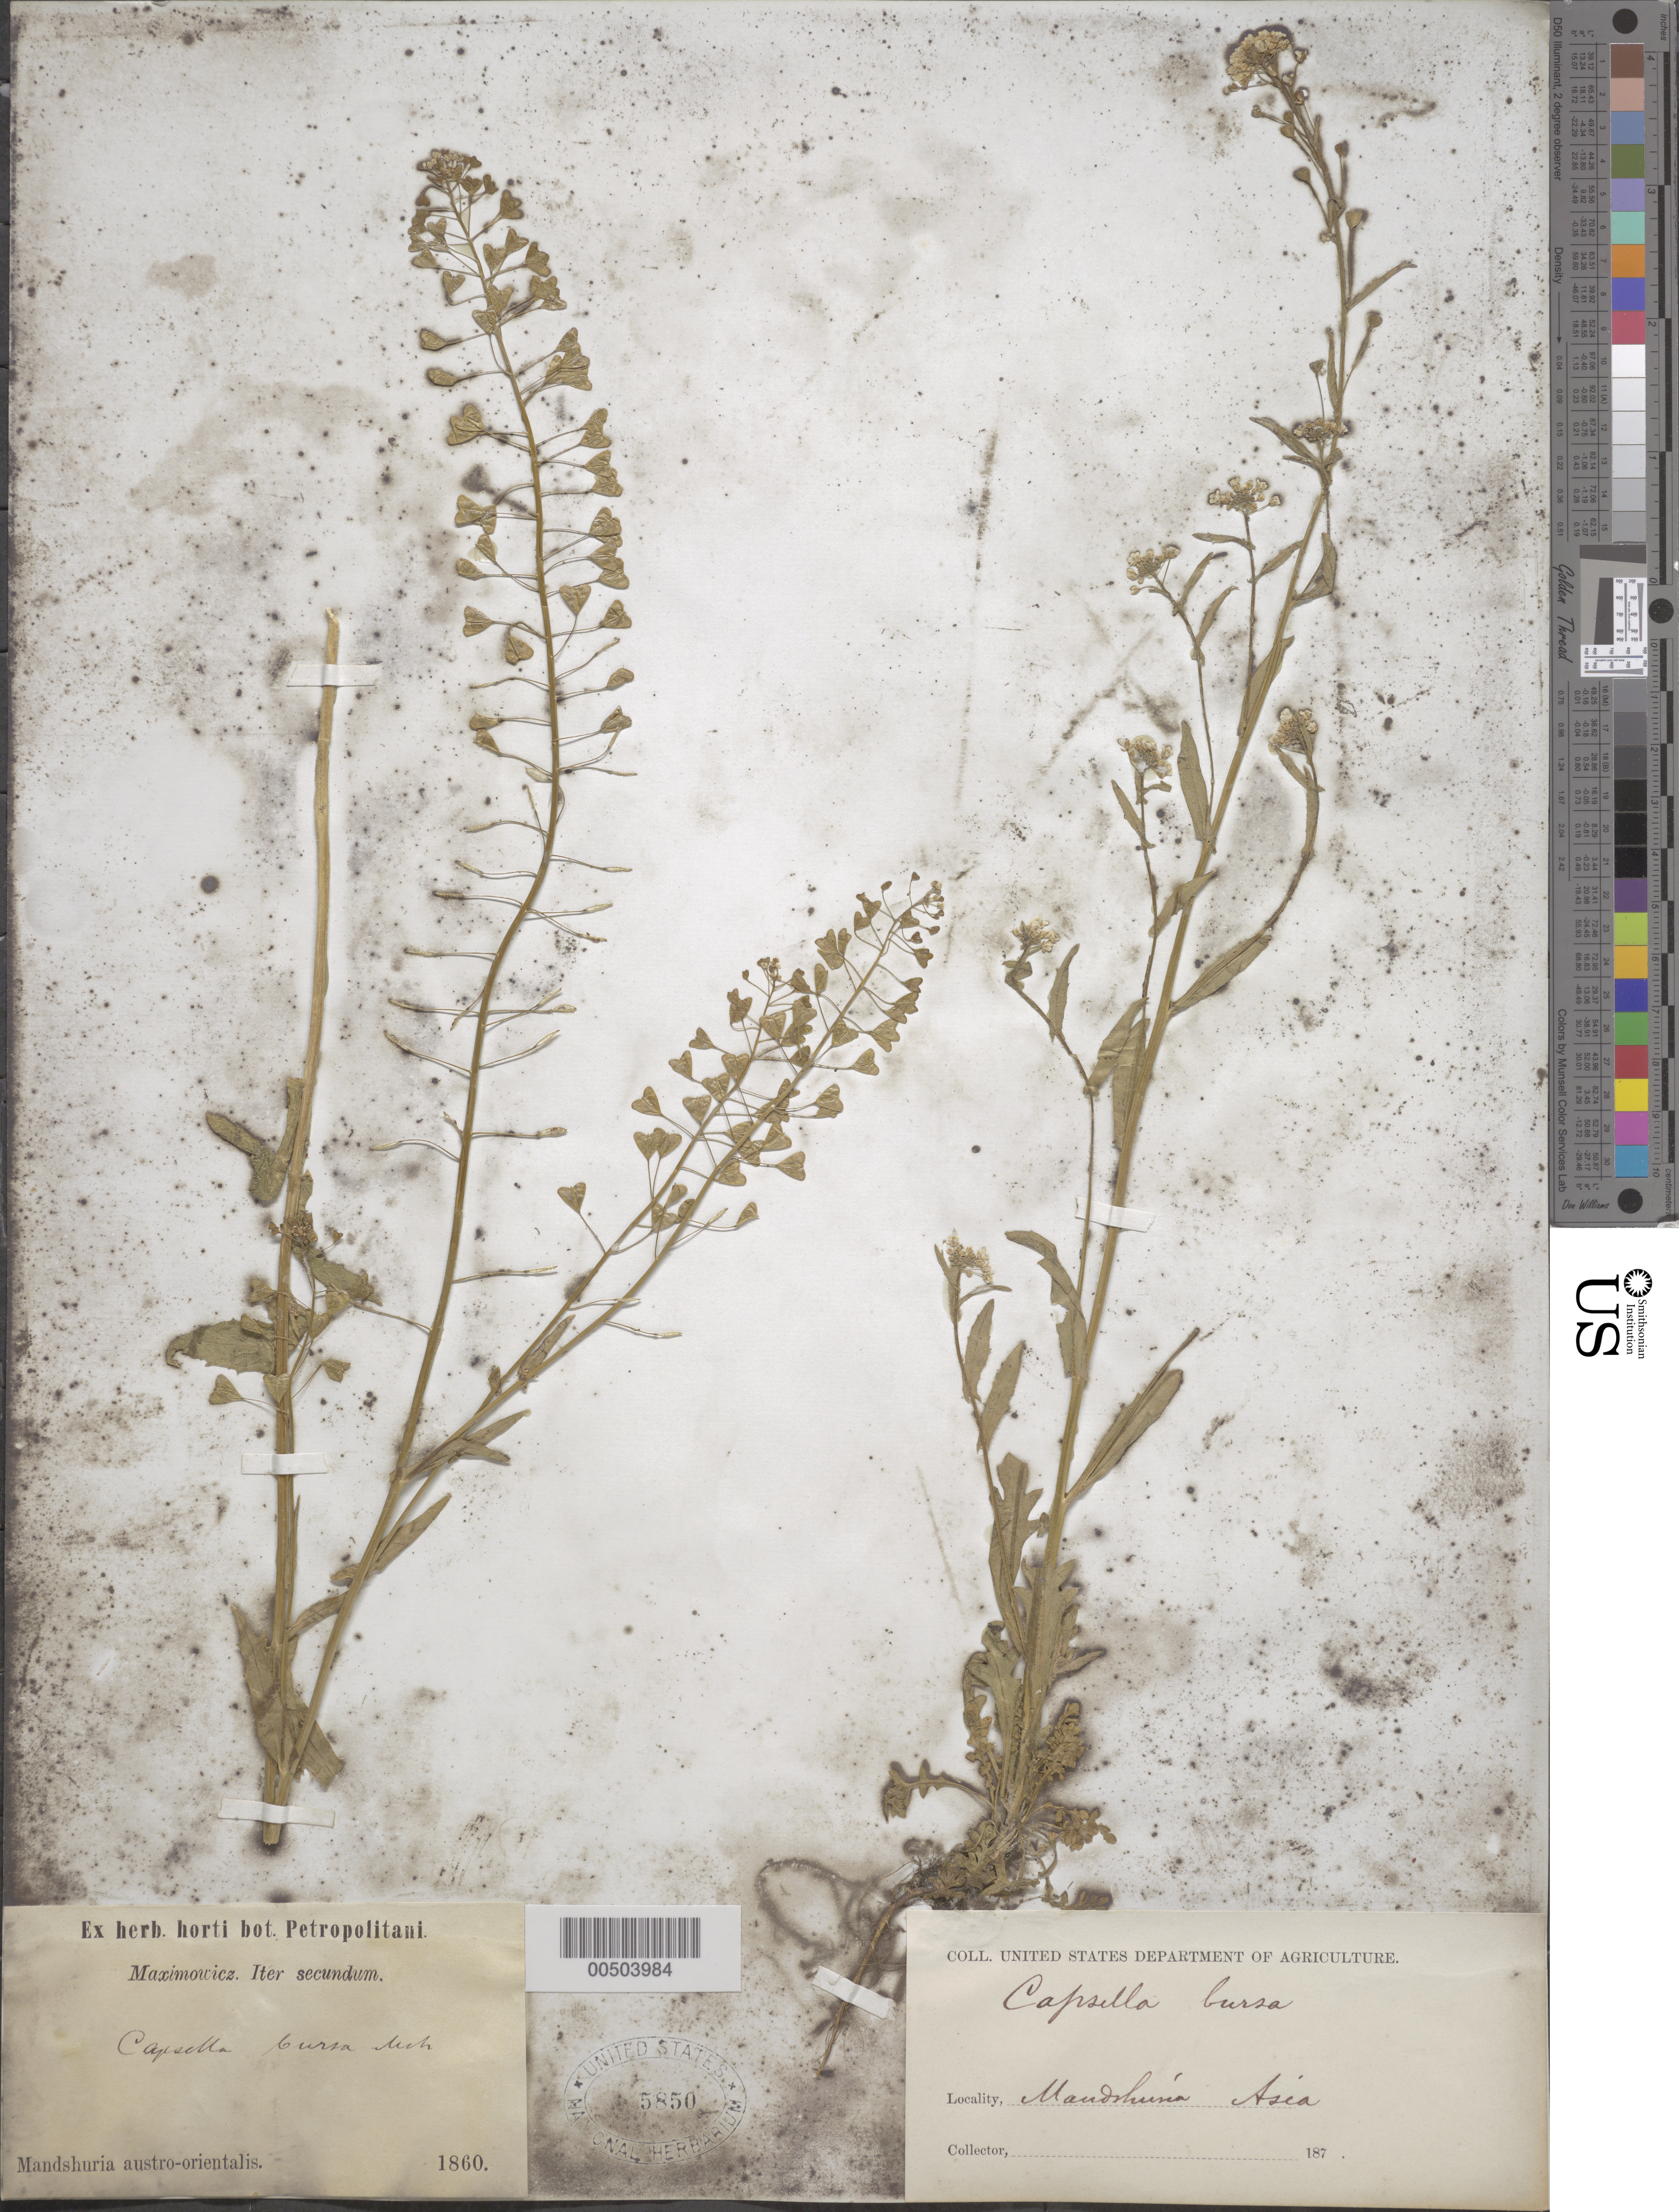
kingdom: Plantae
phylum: Tracheophyta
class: Magnoliopsida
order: Brassicales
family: Brassicaceae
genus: Capsella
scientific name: Capsella bursa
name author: Raf.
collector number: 187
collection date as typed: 1860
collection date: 1860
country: China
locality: Mandshuria austro-orientalis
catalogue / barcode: US 5850